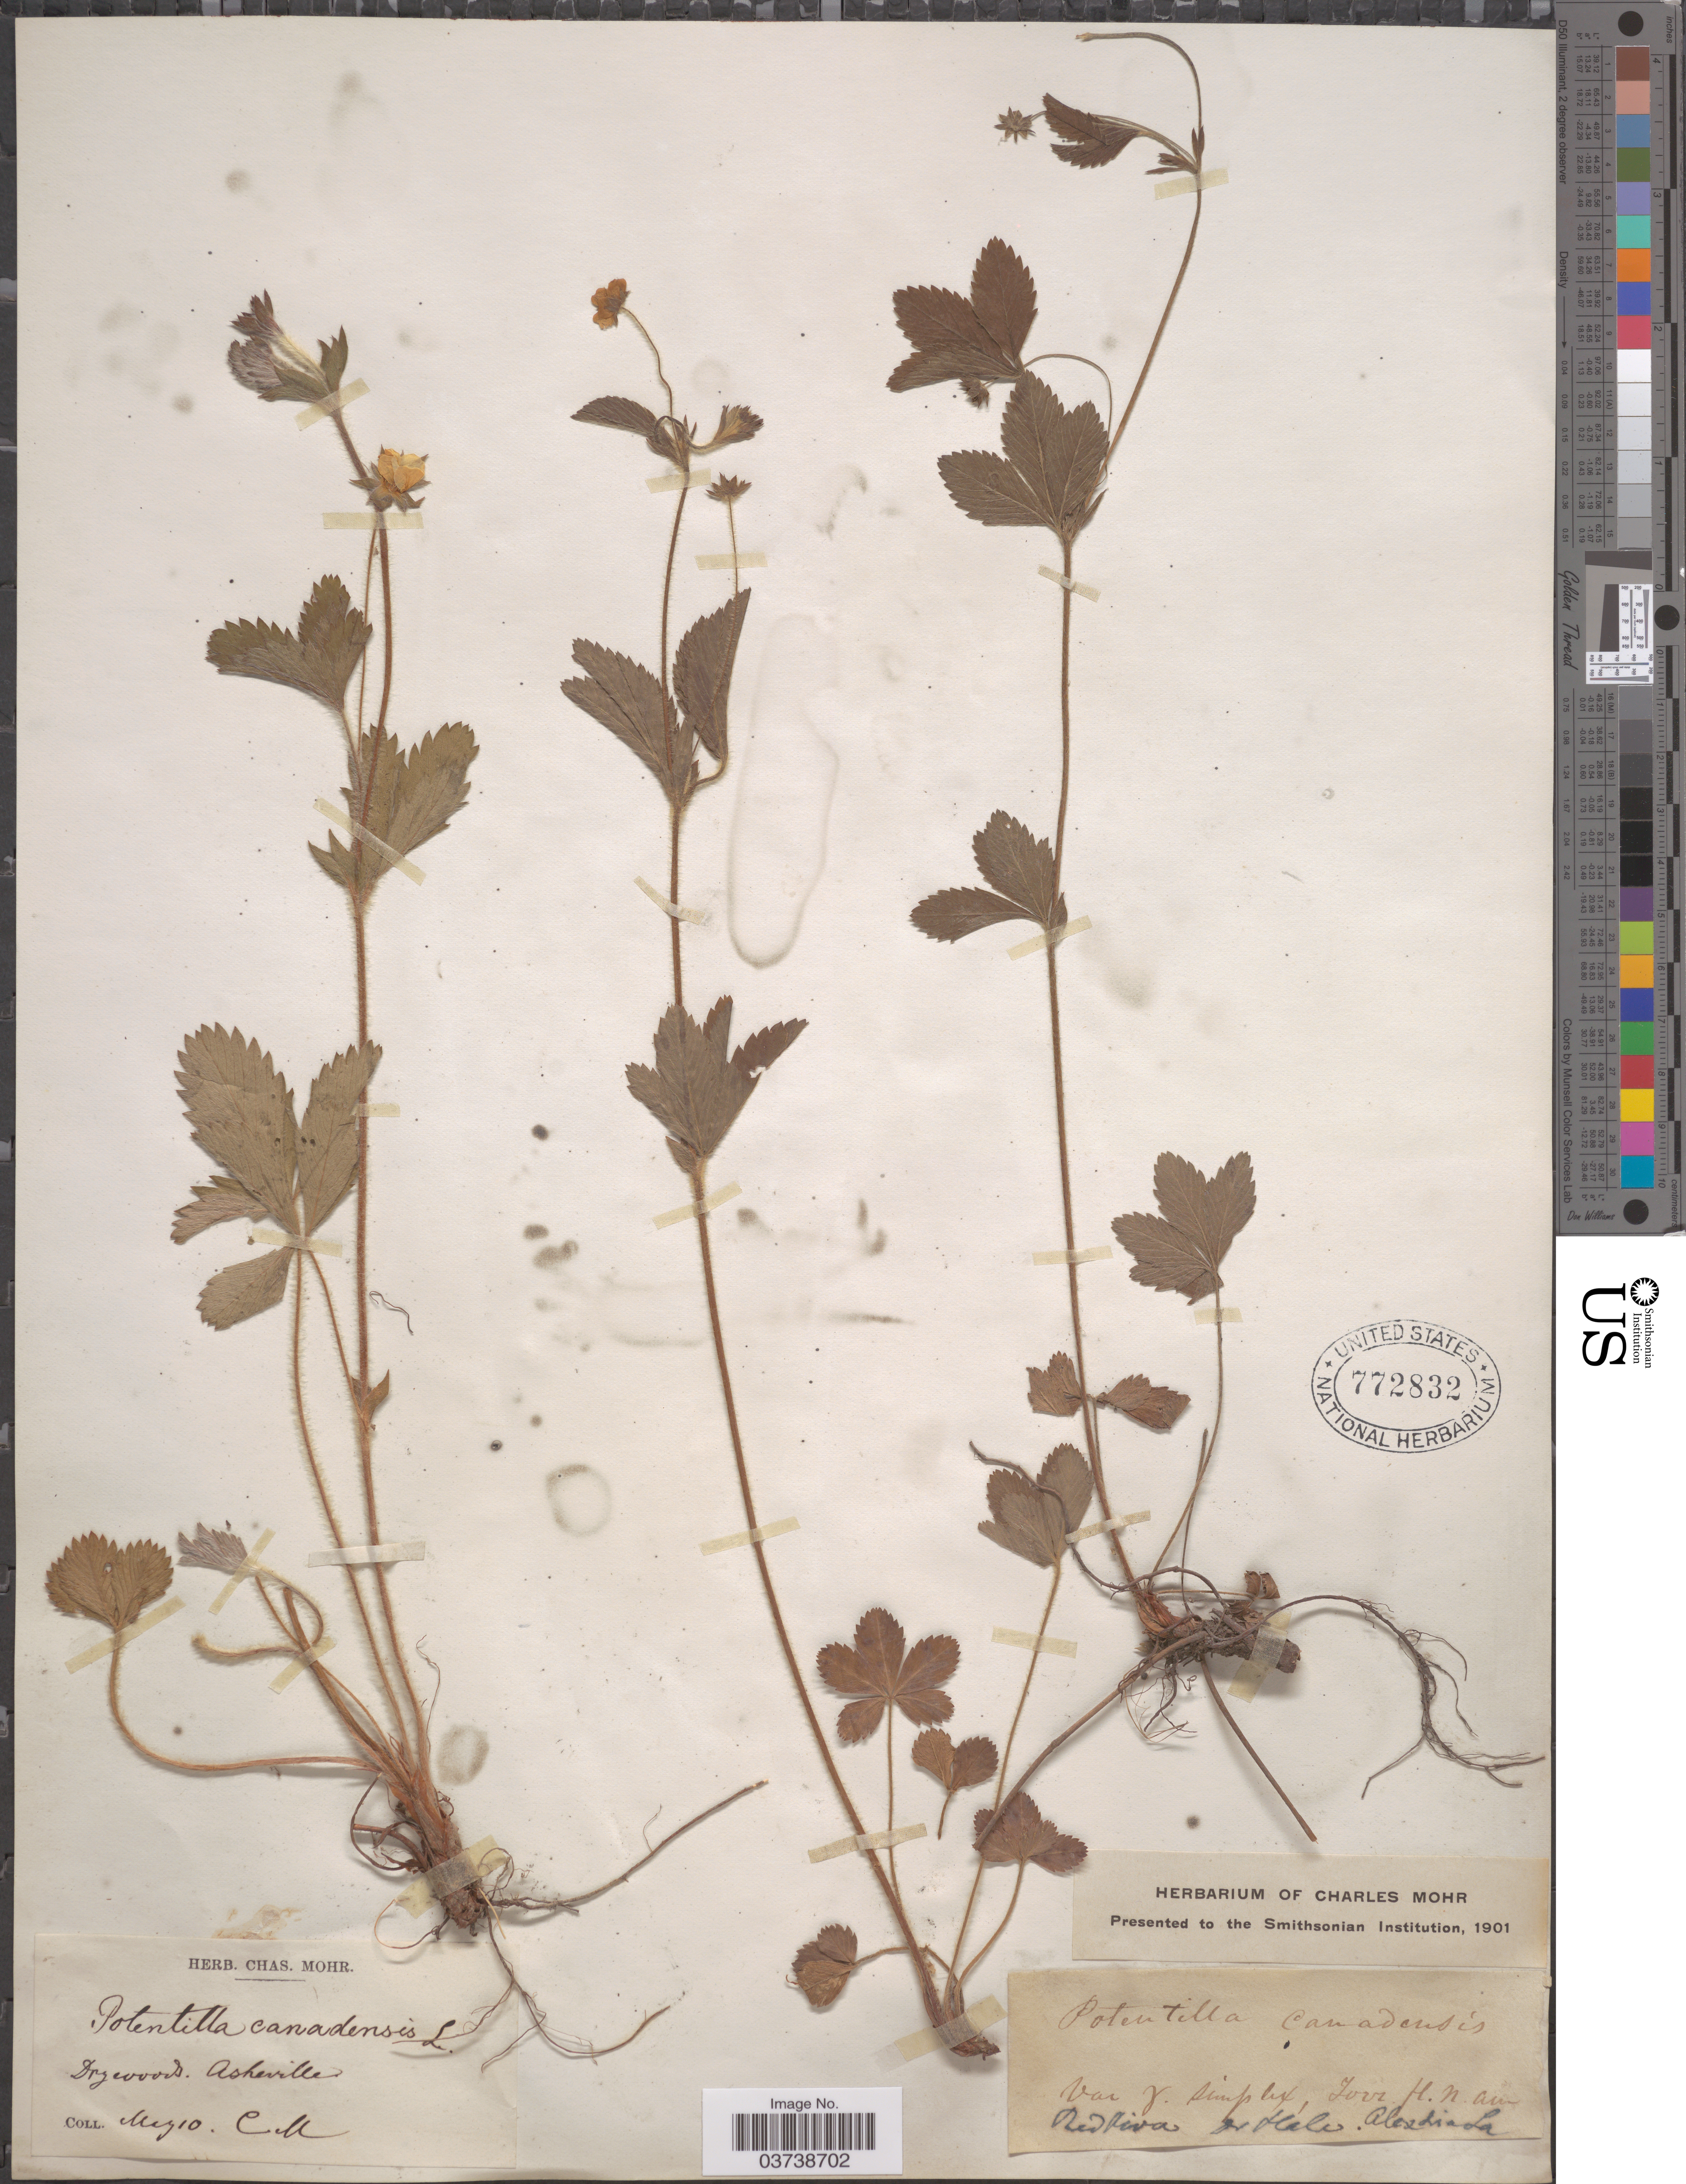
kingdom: Plantae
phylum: Tracheophyta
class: Magnoliopsida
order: Rosales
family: Rosaceae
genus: Potentilla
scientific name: Potentilla canadensis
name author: L.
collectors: Mohr, C. T. (herbarium)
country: United States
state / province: North Carolina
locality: Asheville.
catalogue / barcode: US 772832